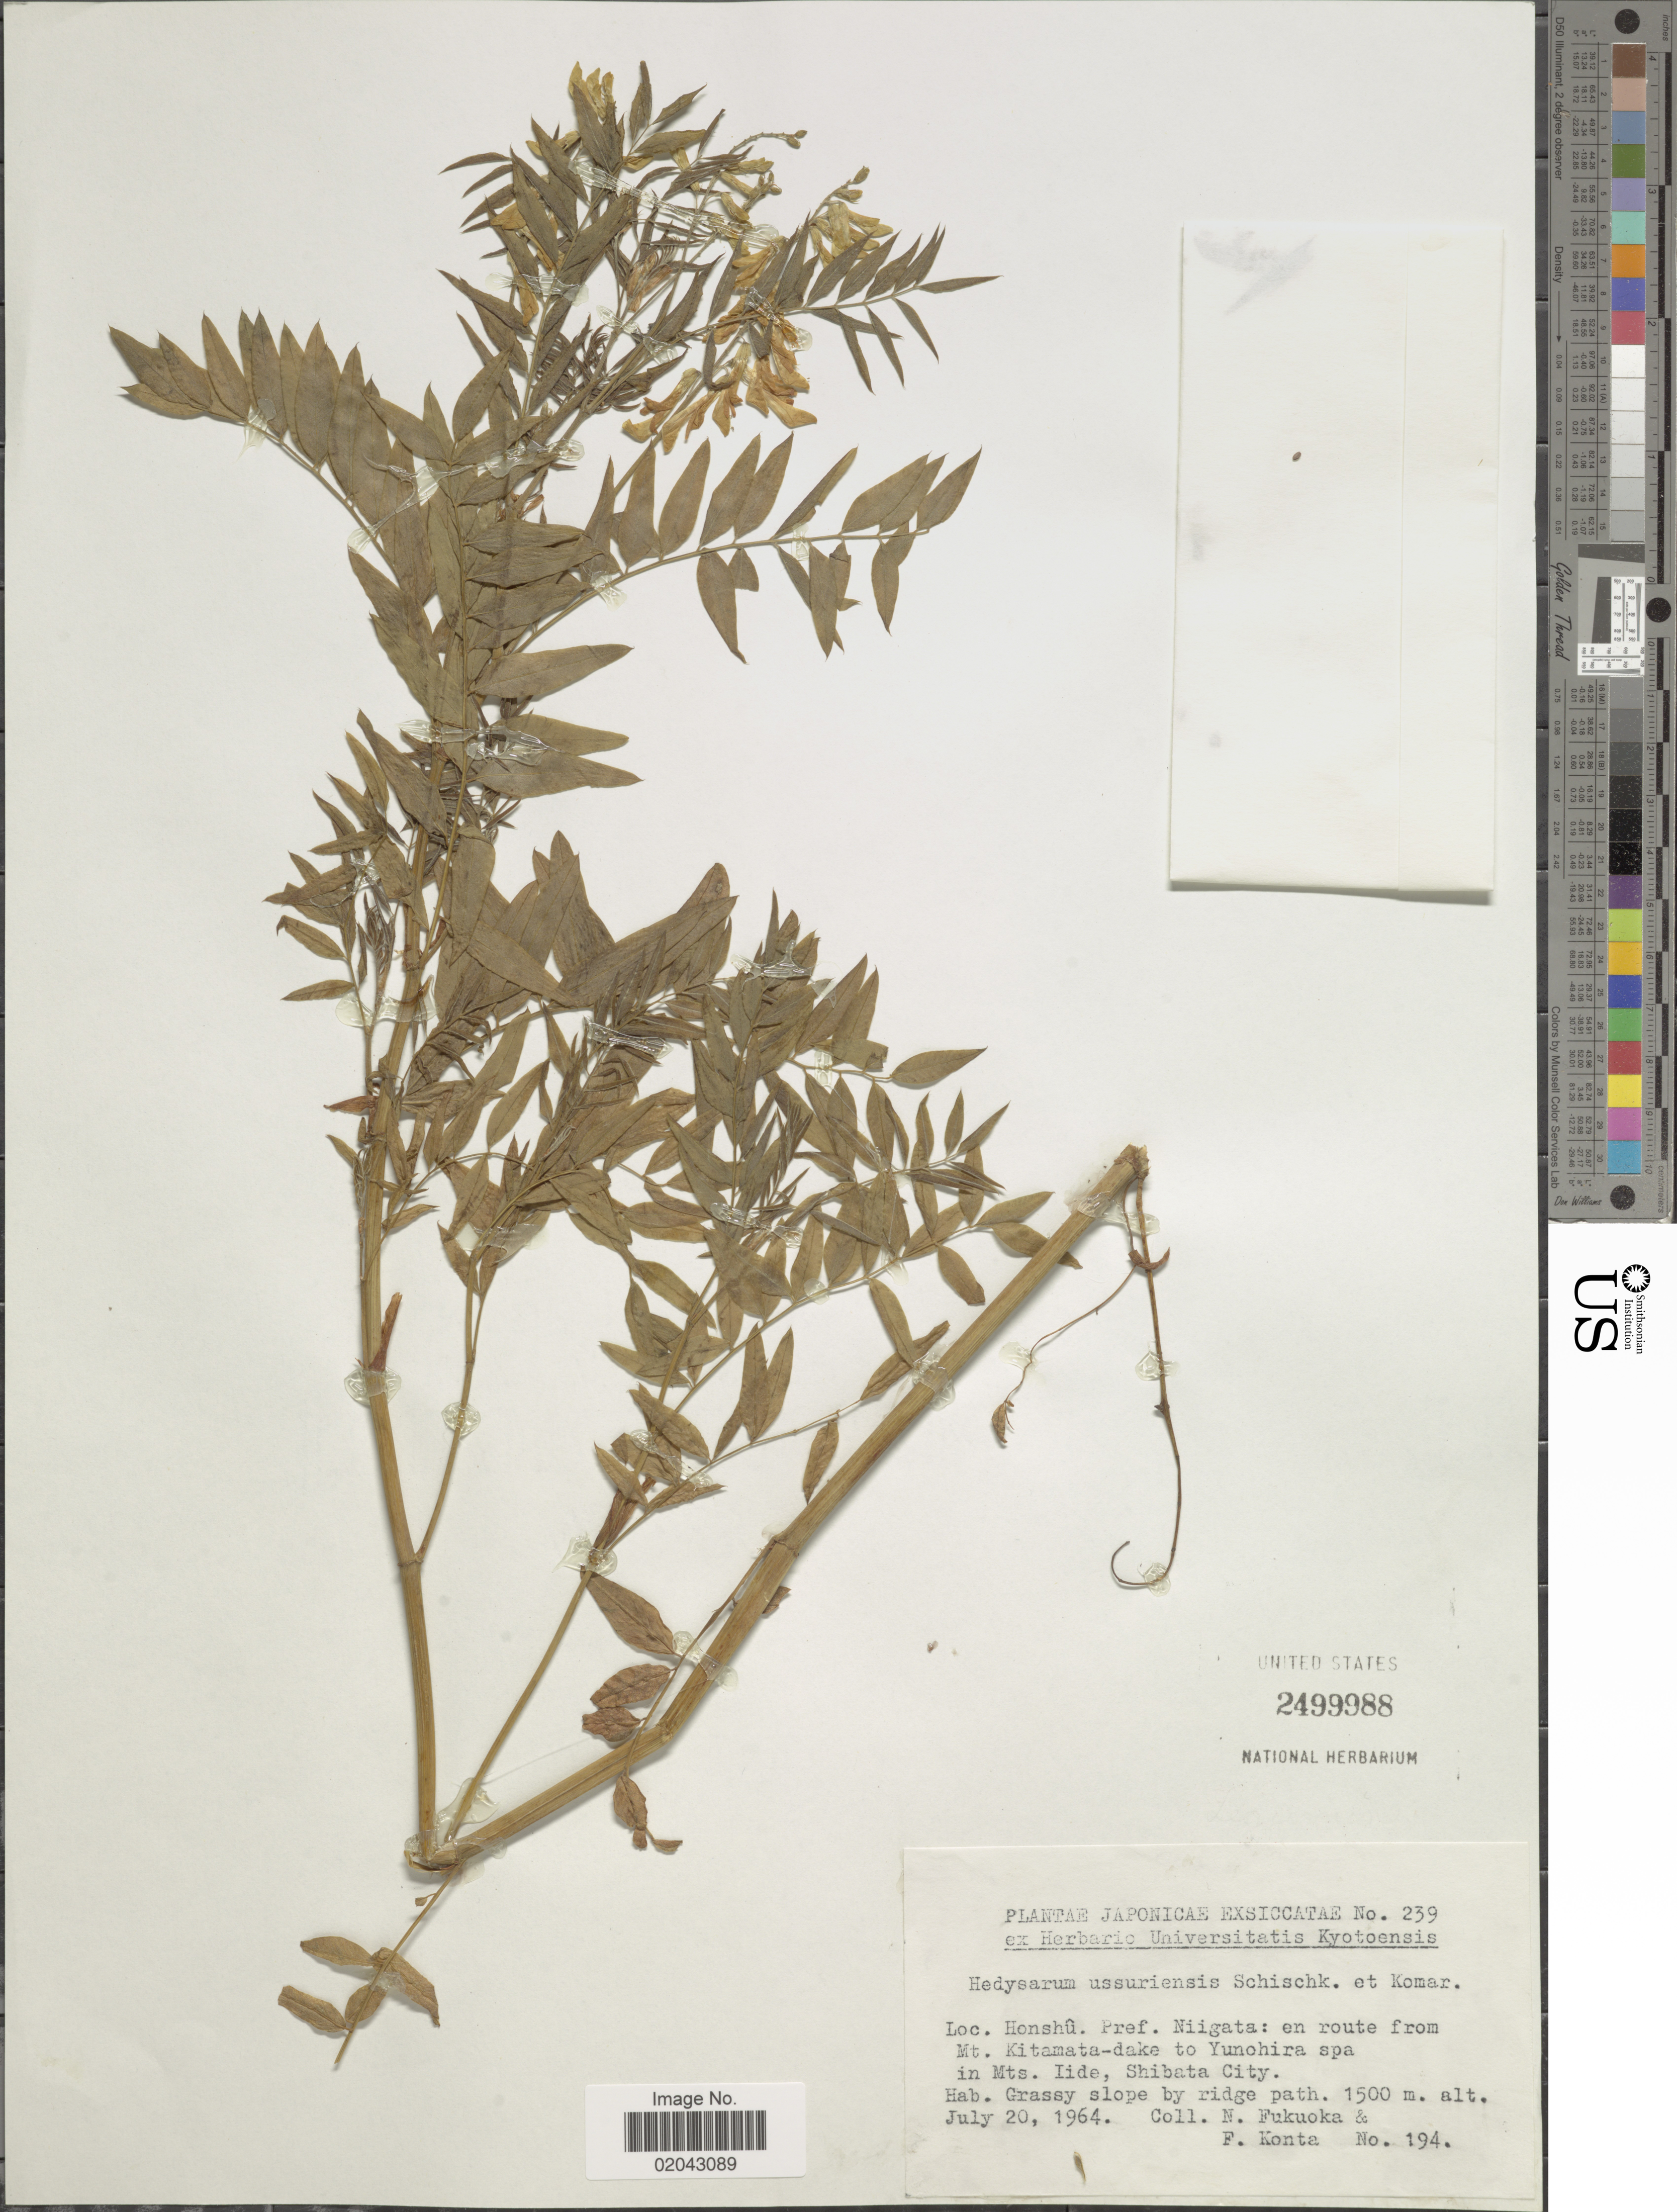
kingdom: Plantae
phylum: Tracheophyta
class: Magnoliopsida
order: Fabales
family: Fabaceae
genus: Hedysarum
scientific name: Hedysarum ussuriense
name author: Schischk. & Kom.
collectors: N. Fukuoka & F. Konta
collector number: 194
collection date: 1964-07-20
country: Japan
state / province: Niigata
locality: Honshu: en route from Mt. Kitamata-dake to Yunohira spa in Mts. Iide, Shibata City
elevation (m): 1500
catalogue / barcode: US 2499988